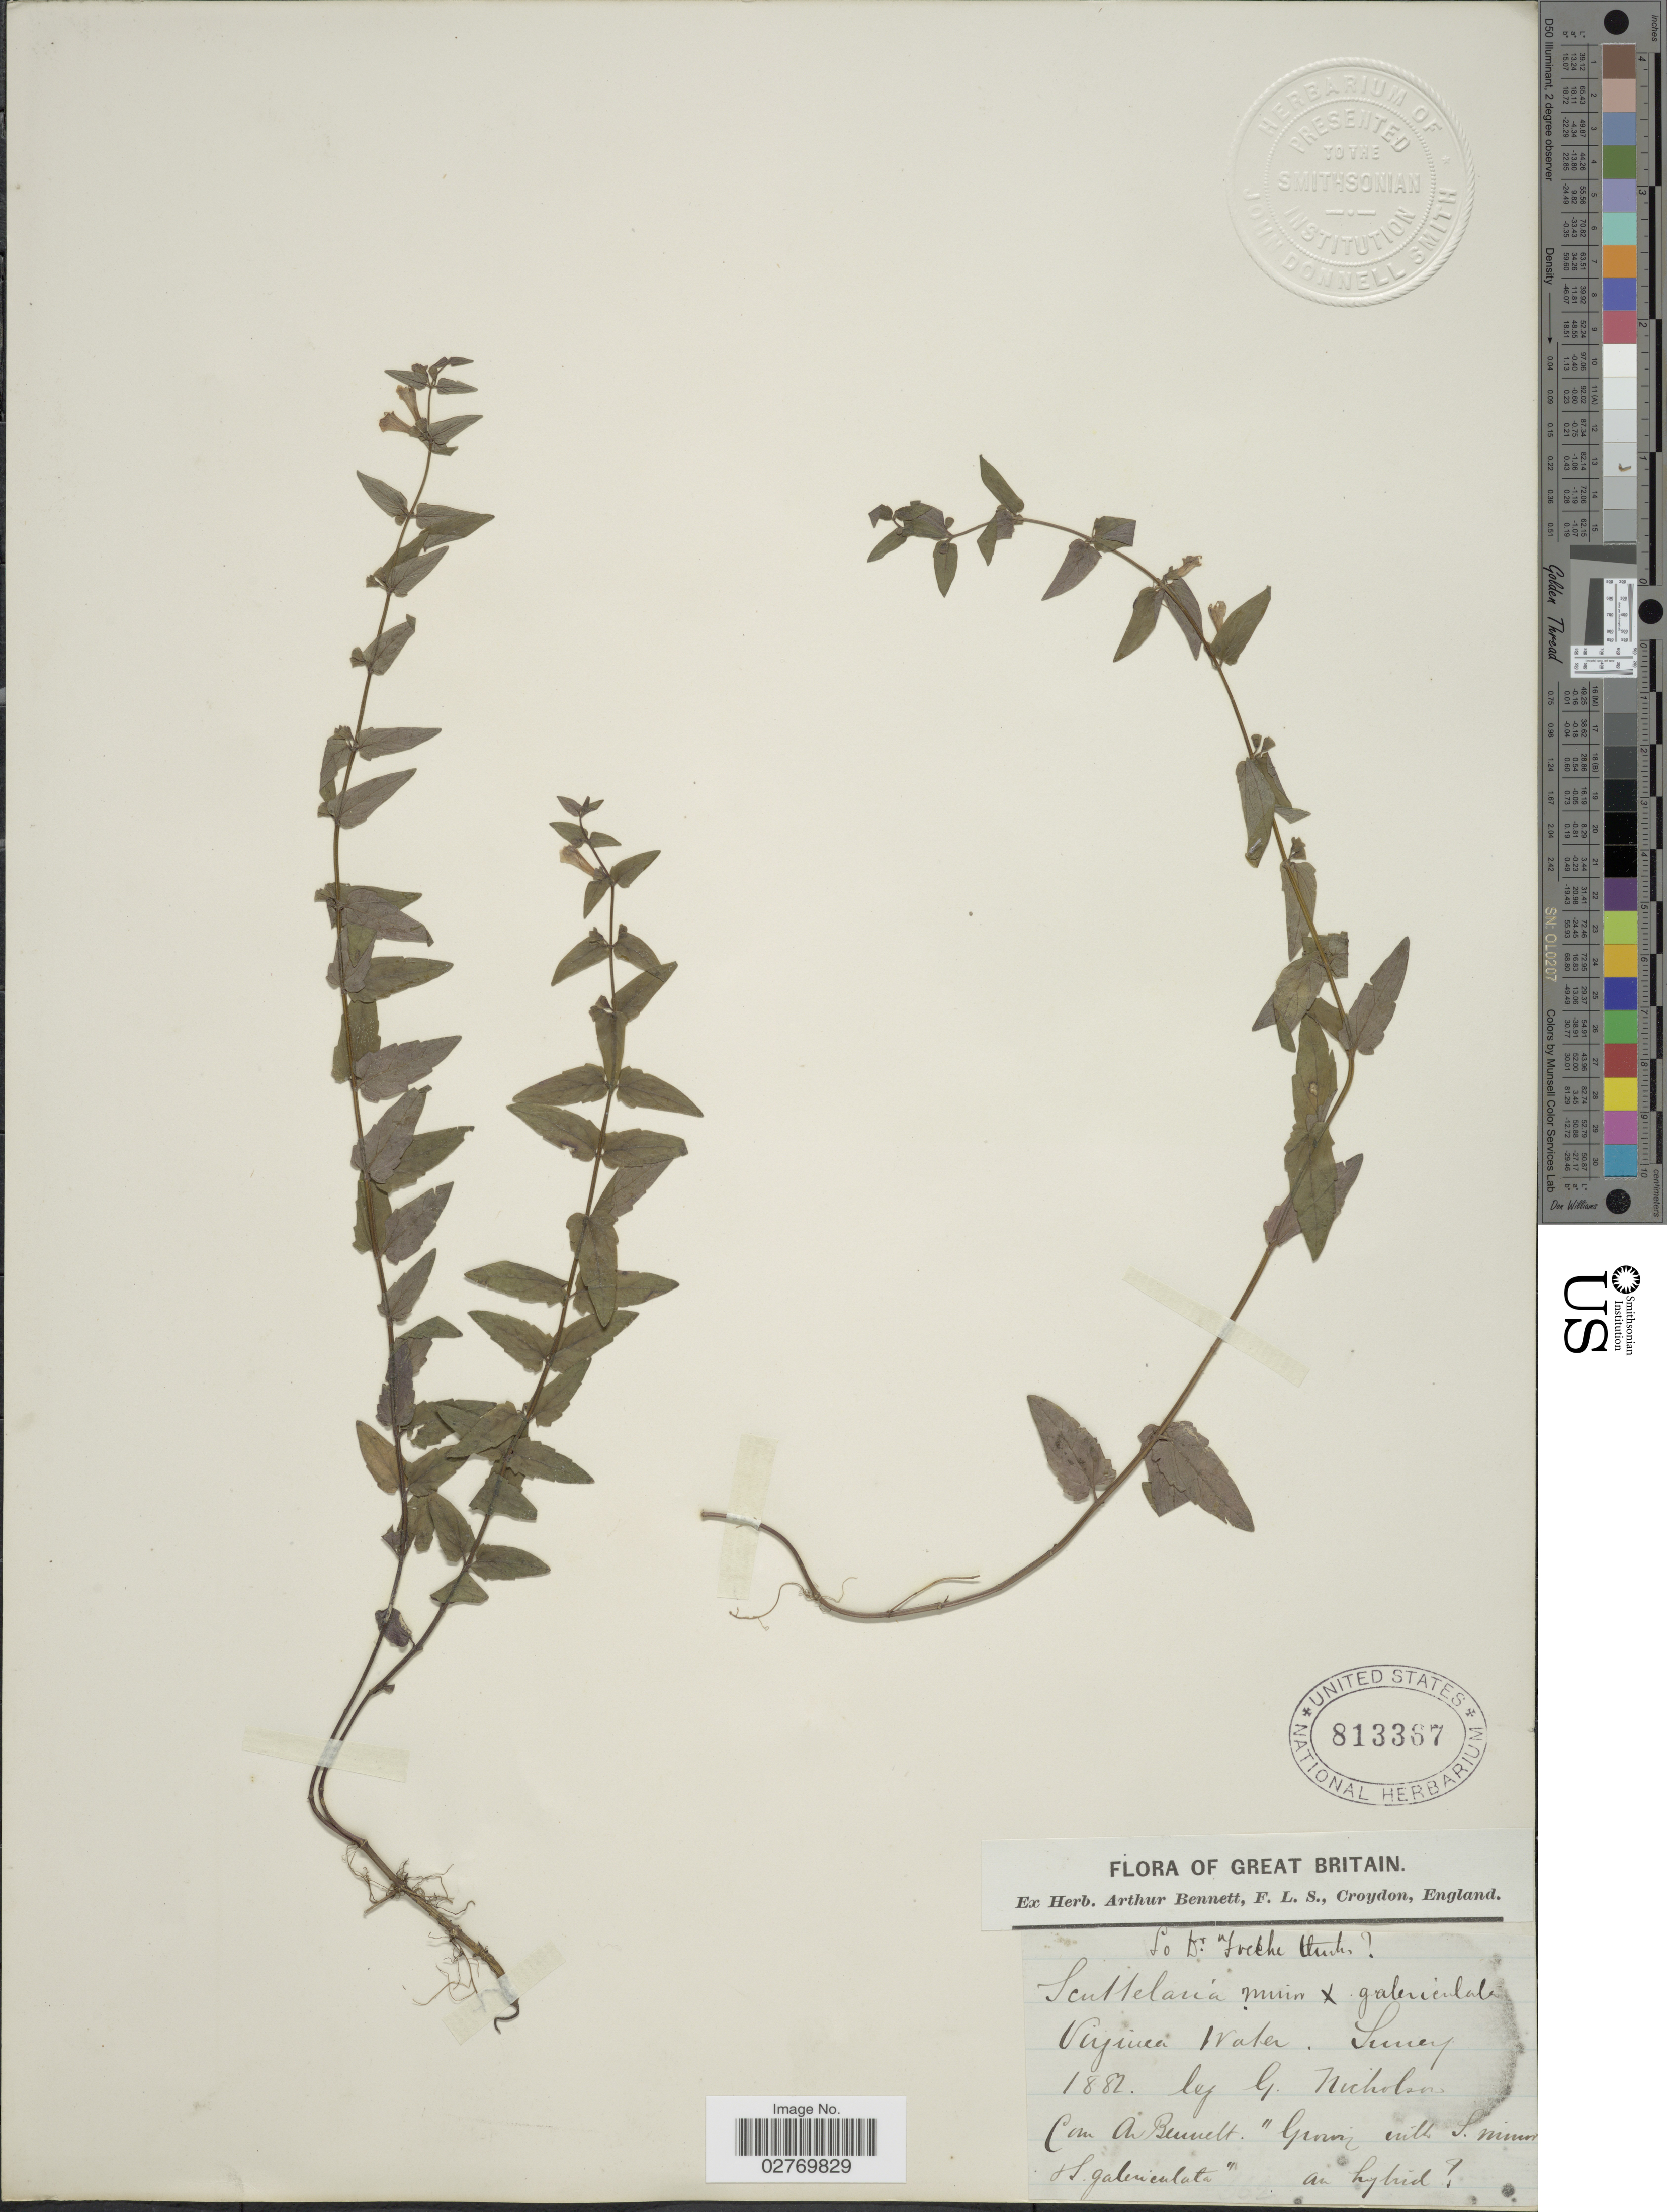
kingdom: Plantae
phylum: Tracheophyta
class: Magnoliopsida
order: Lamiales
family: Lamiaceae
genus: Scutellaria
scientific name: Scutellaria minor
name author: Huds.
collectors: G. Nicholson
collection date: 1882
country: United Kingdom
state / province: England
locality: Great Britain. Virginia Water. Surrey.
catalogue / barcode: US 813367